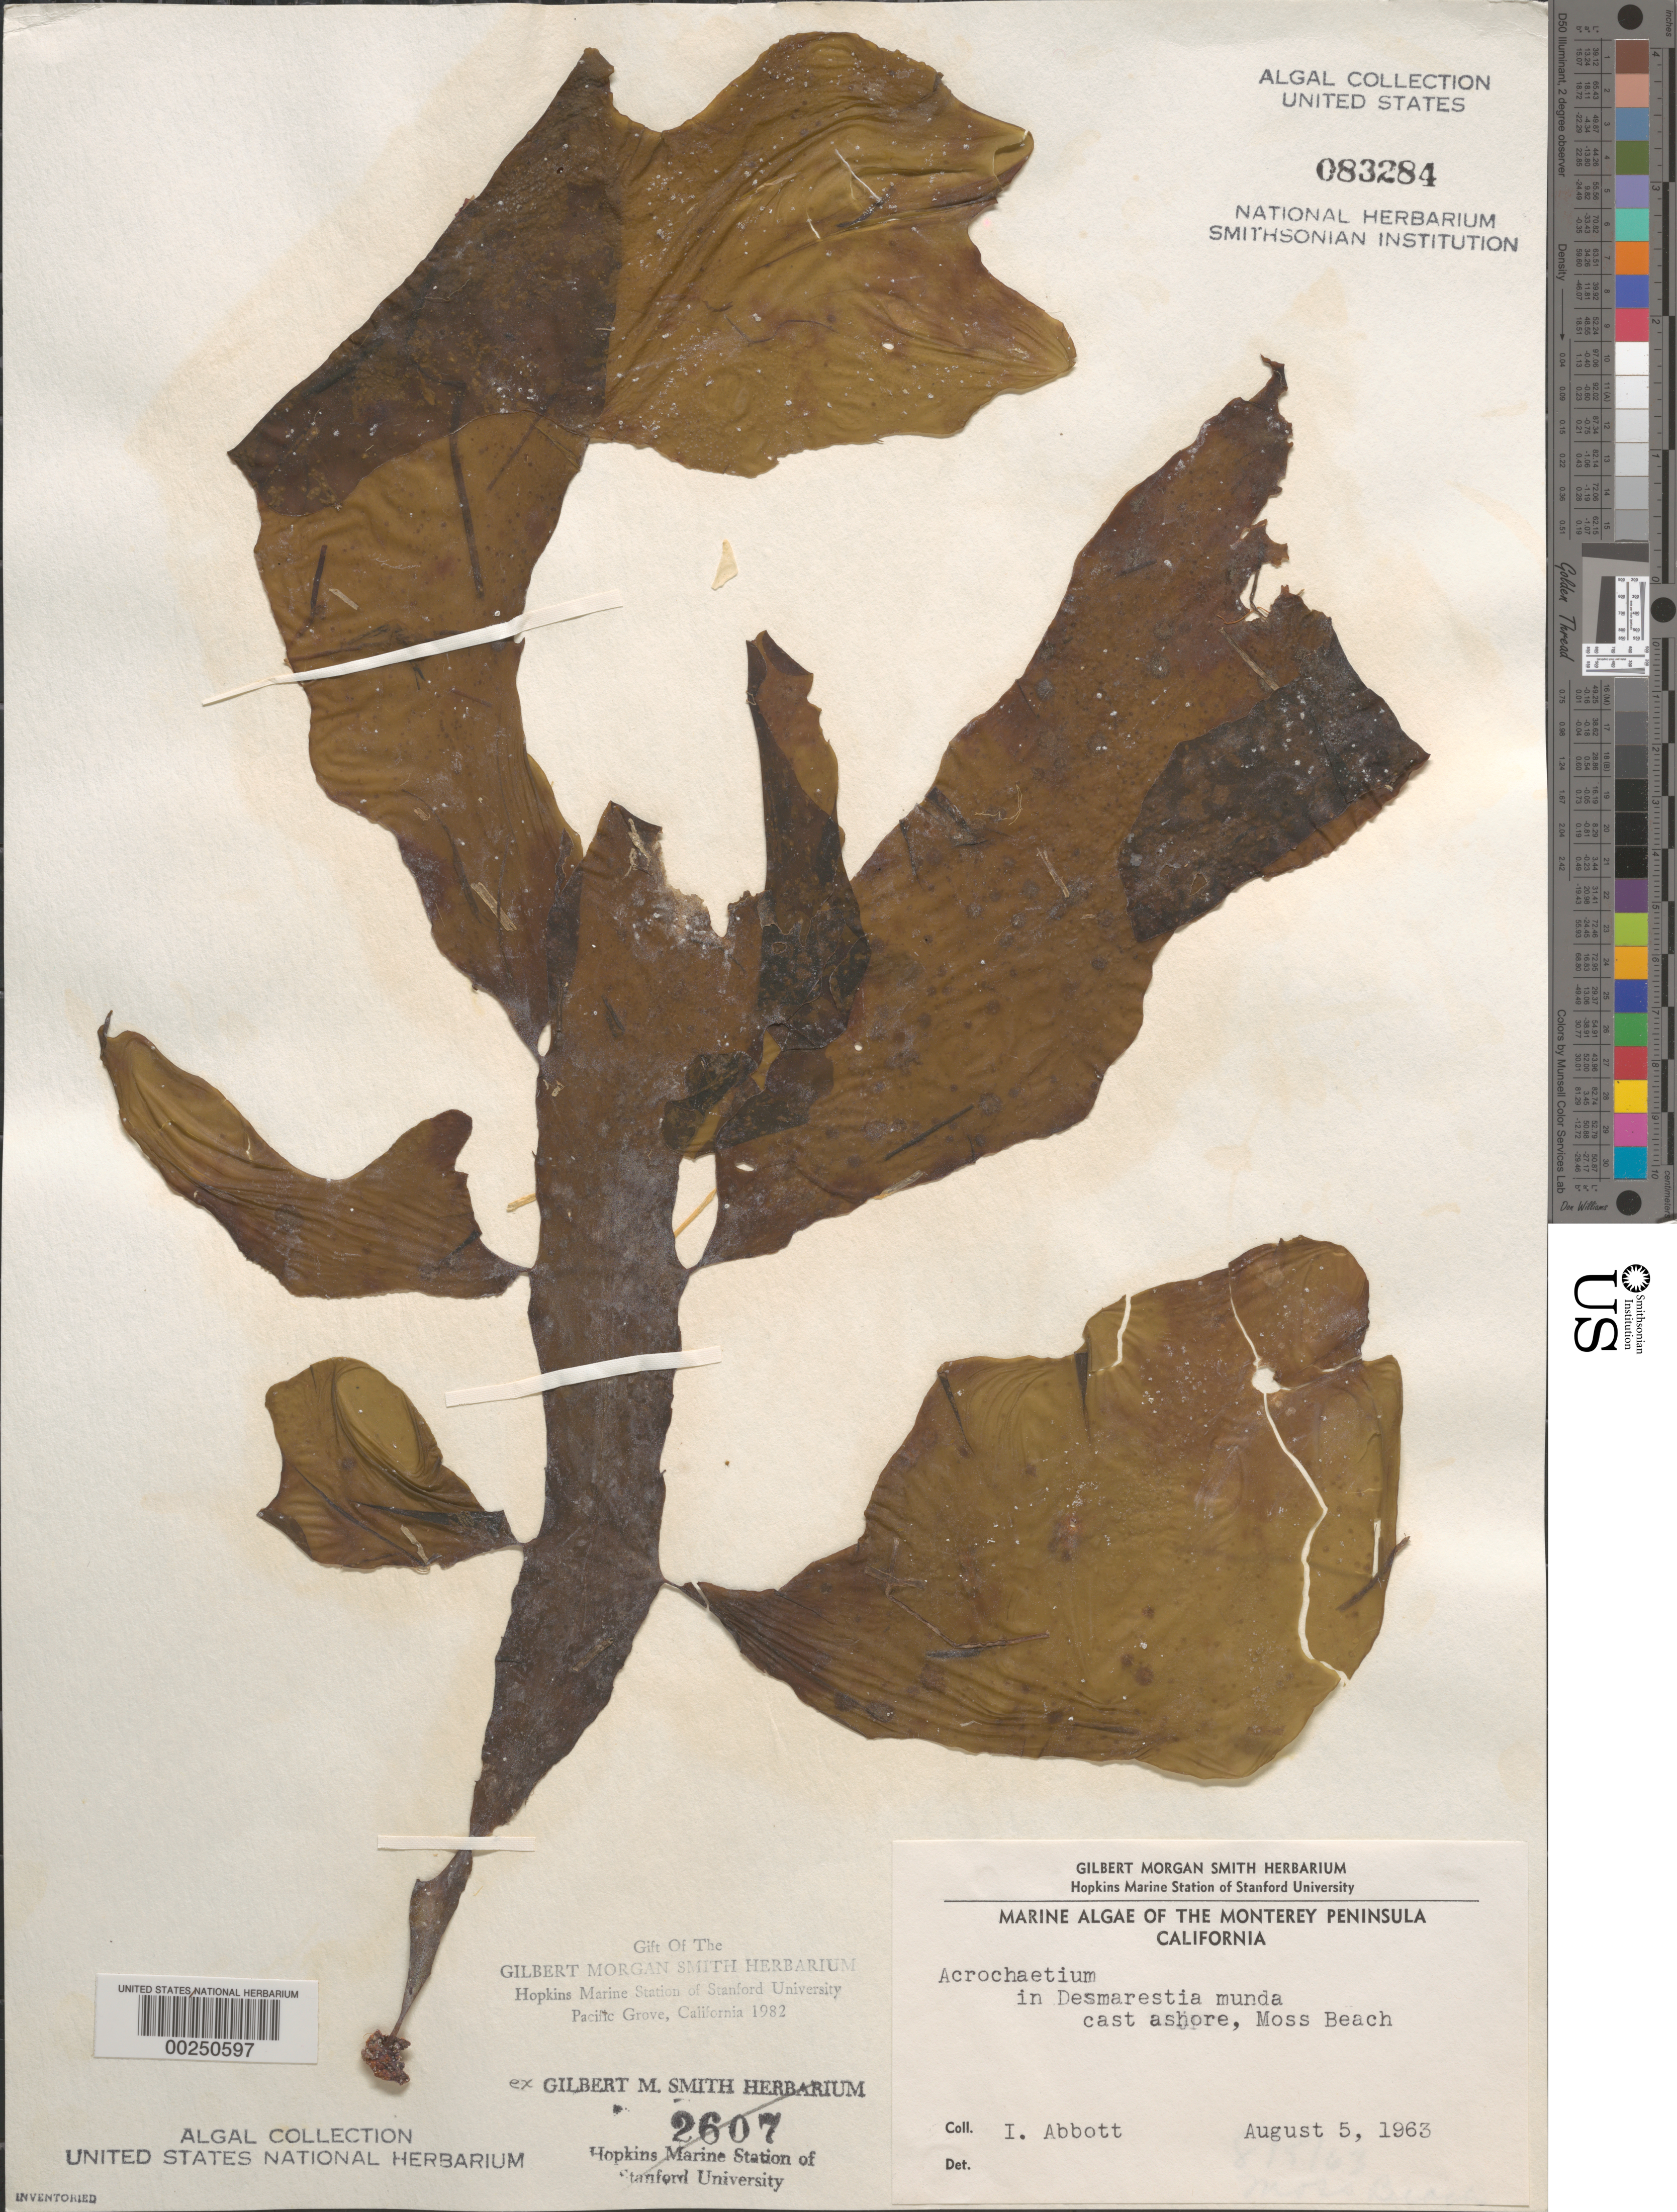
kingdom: Plantae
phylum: Rhodophyta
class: Florideophyceae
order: Acrochaetiales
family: Acrochaetiaceae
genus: Acrochaetium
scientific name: Acrochaetium sp.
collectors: I. A. Abbott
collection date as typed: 05 Aug 1963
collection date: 1963-08-05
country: United States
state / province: California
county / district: Monterey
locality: Moss Beach, Monterey Peninsula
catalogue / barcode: US 83284